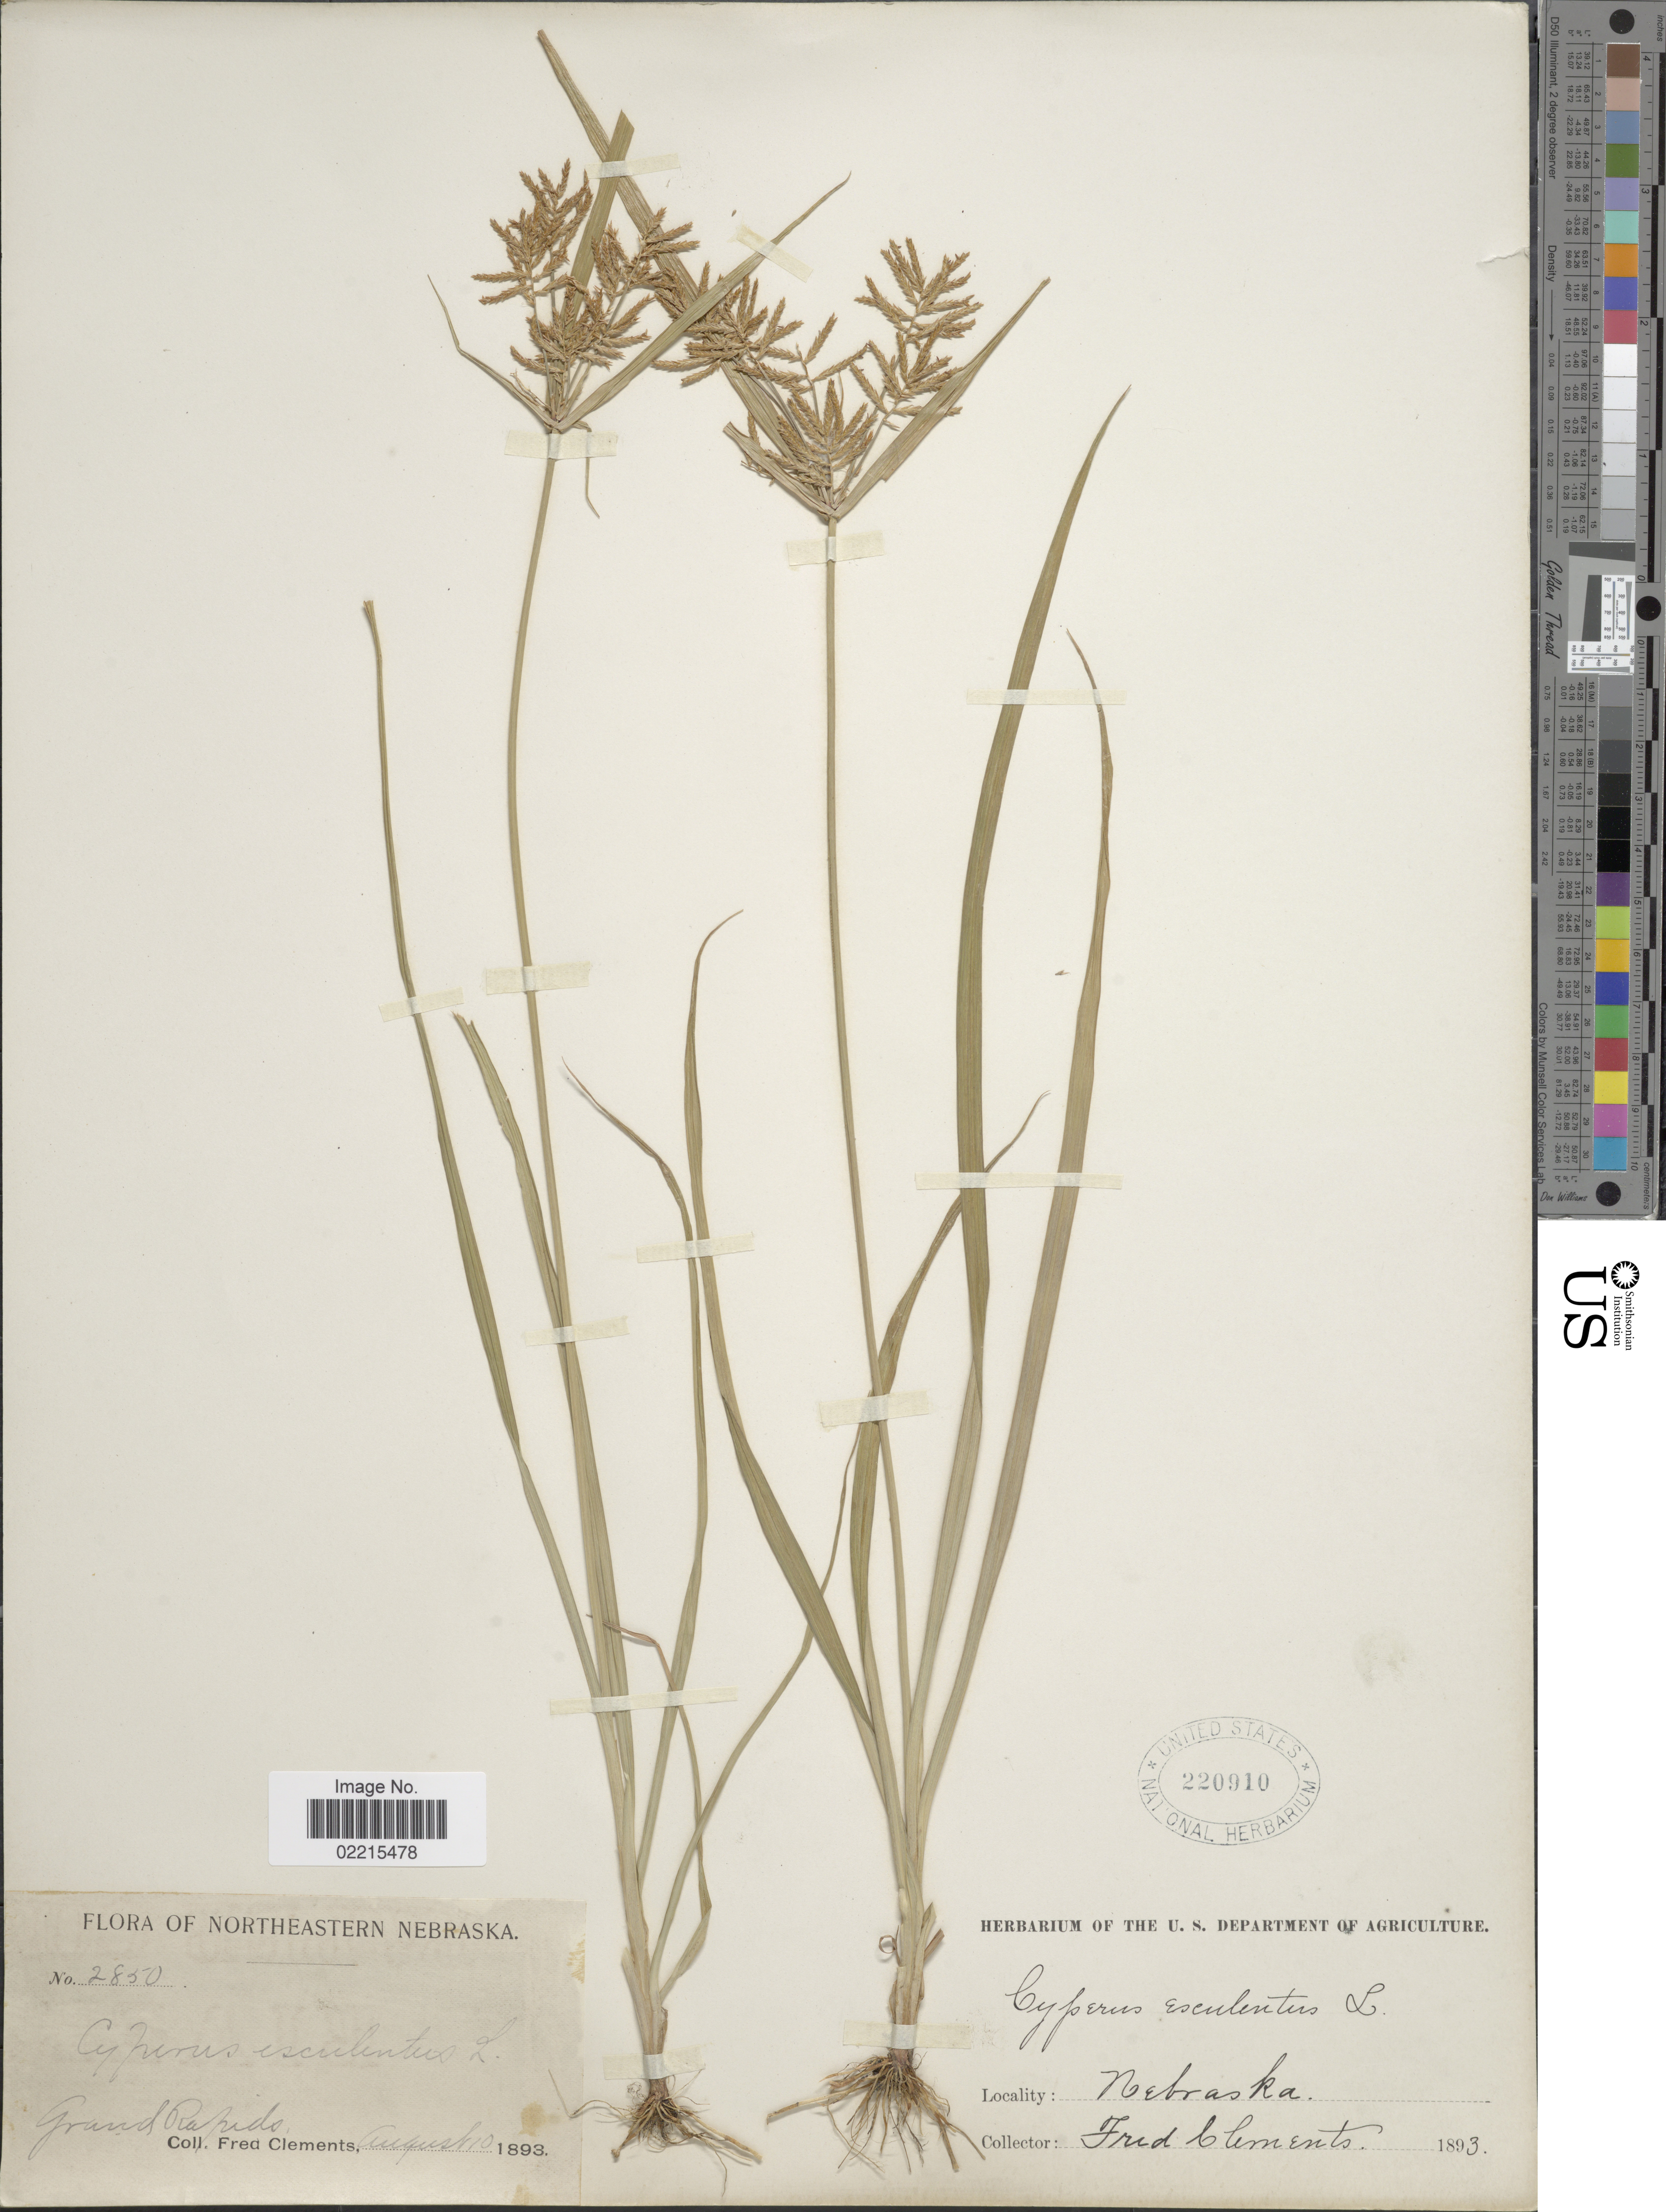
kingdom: Plantae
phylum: Tracheophyta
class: Liliopsida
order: Poales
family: Cyperaceae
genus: Cyperus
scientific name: Cyperus esculentus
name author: L.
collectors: F. E. Clements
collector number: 2850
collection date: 1893-08-10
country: United States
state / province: Nebraska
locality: Northeastern Nebraska, Ground Rapids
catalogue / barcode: US 220910